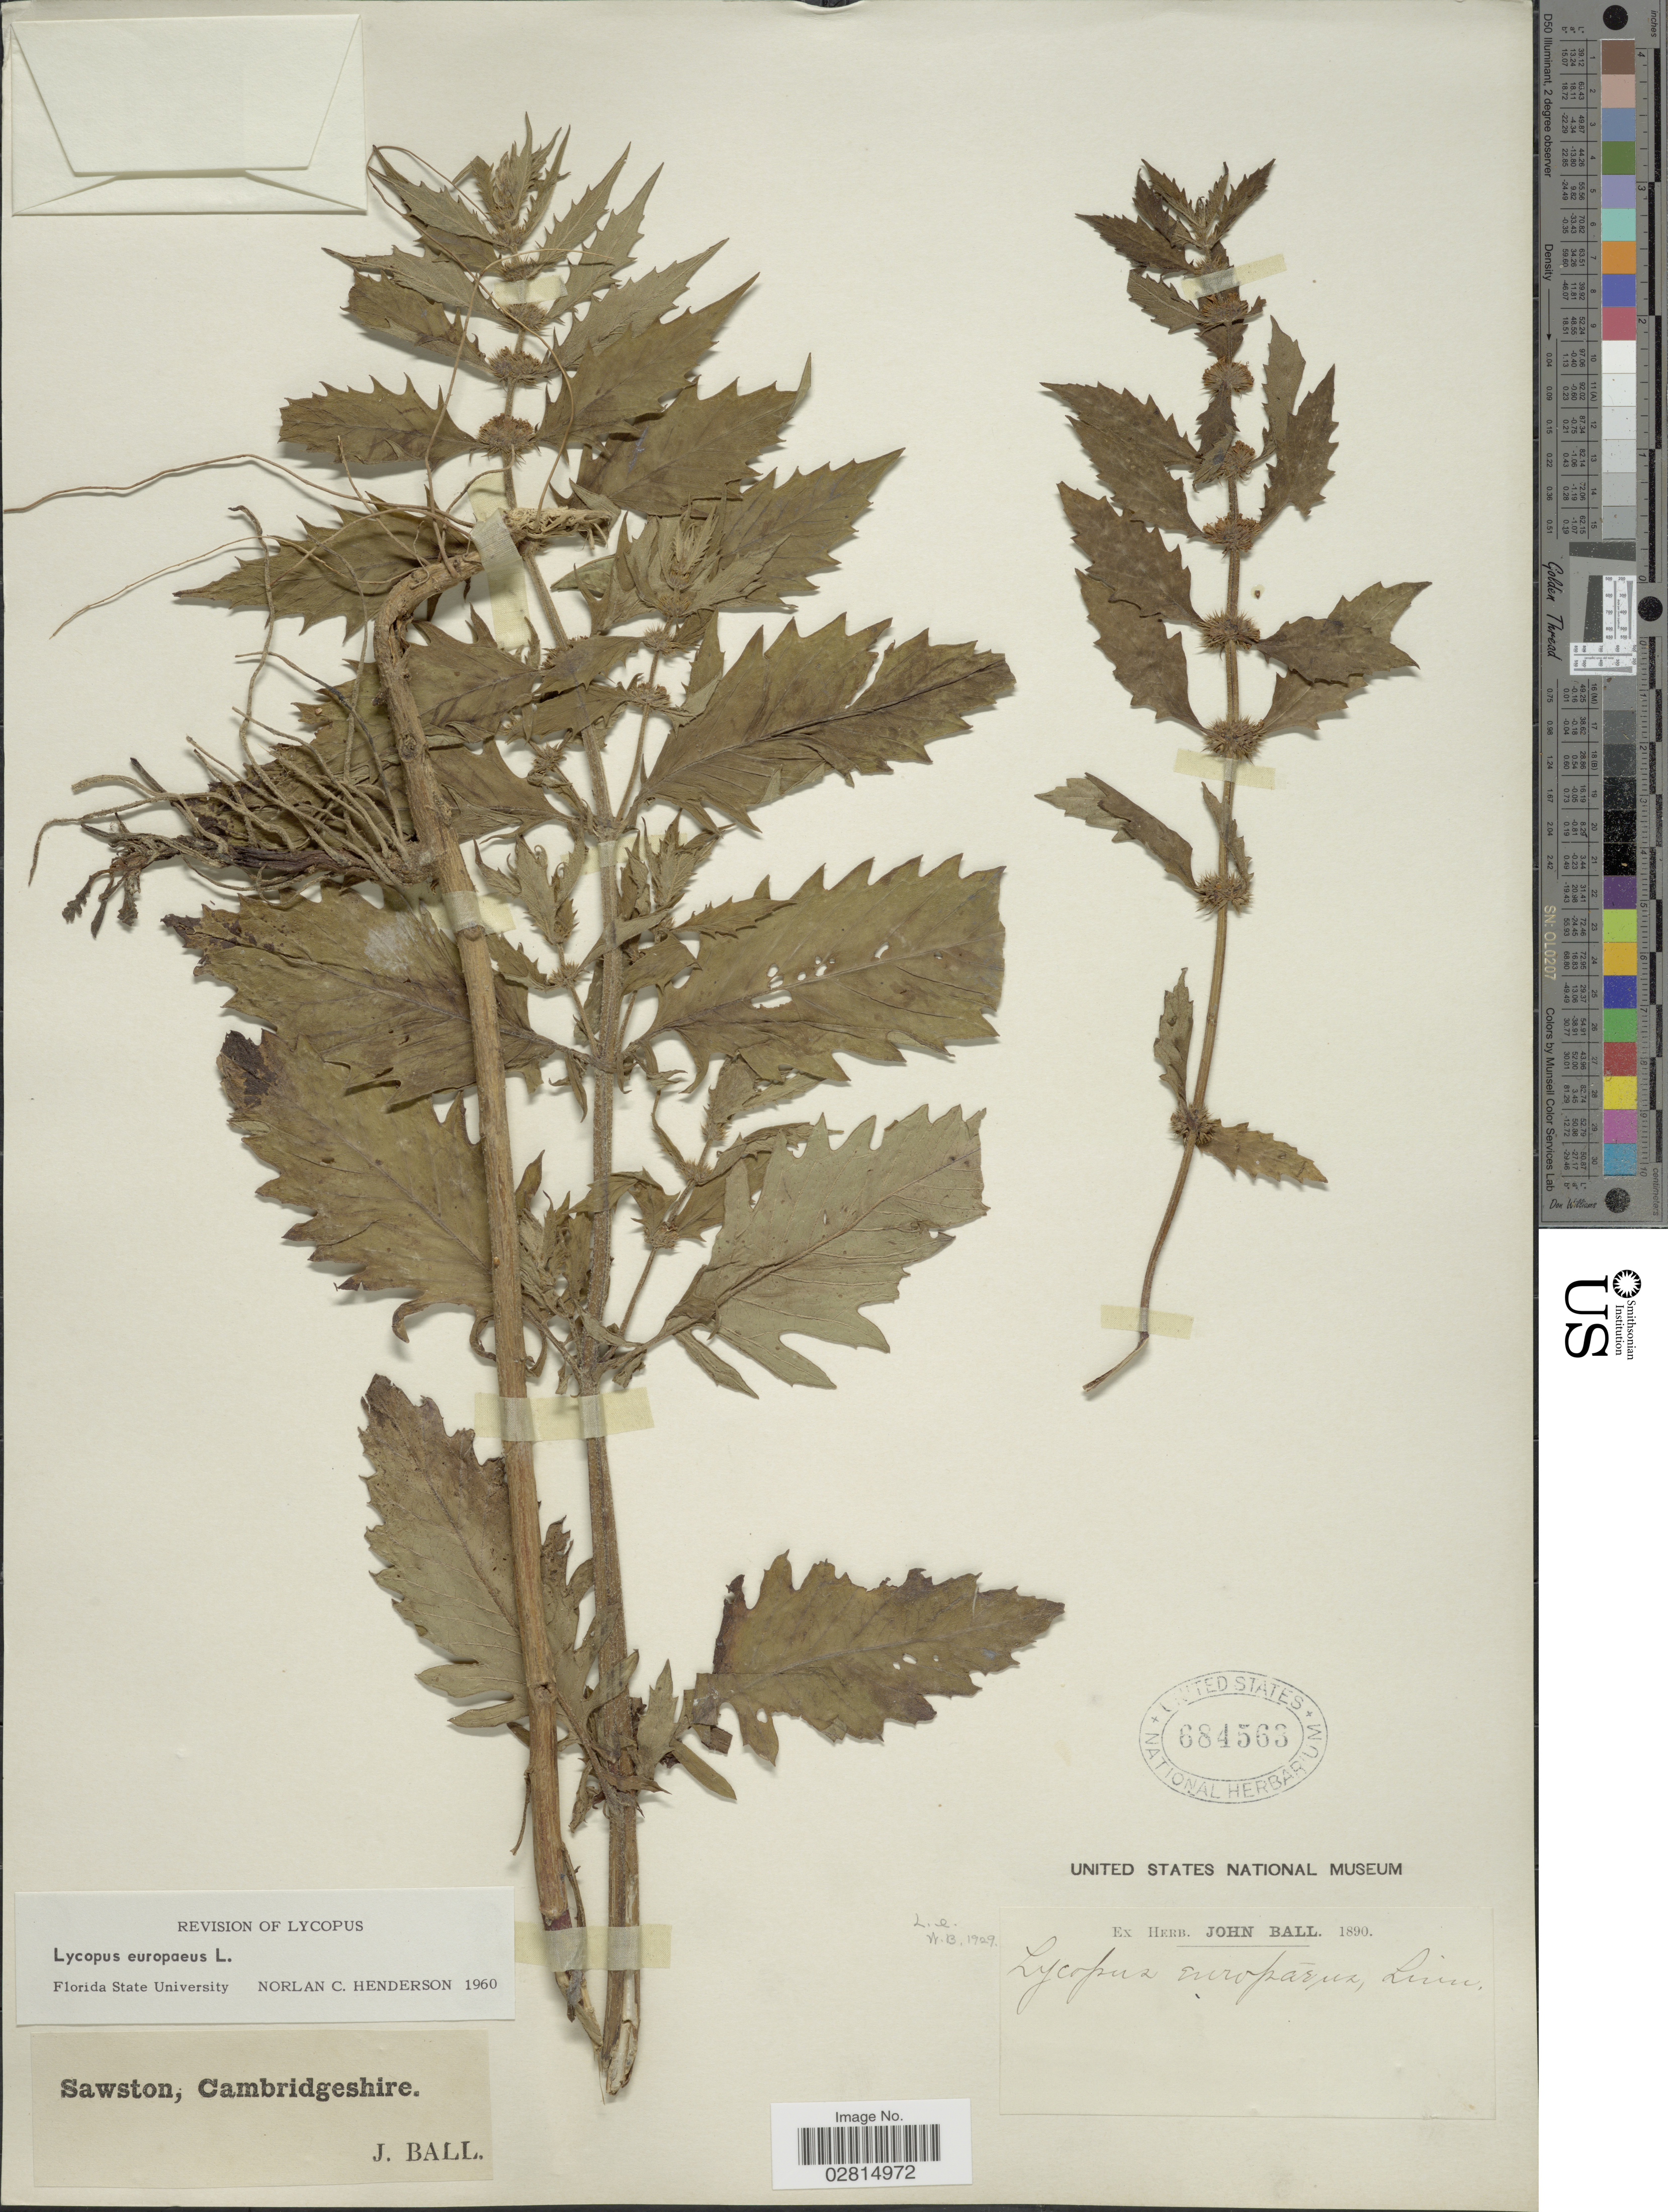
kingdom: Plantae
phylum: Tracheophyta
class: Magnoliopsida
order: Lamiales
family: Lamiaceae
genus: Lycopus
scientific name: Lycopus europaeus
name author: L.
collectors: J. Ball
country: United Kingdom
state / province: England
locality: Sawston, Cambridgeshire.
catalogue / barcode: US 684563